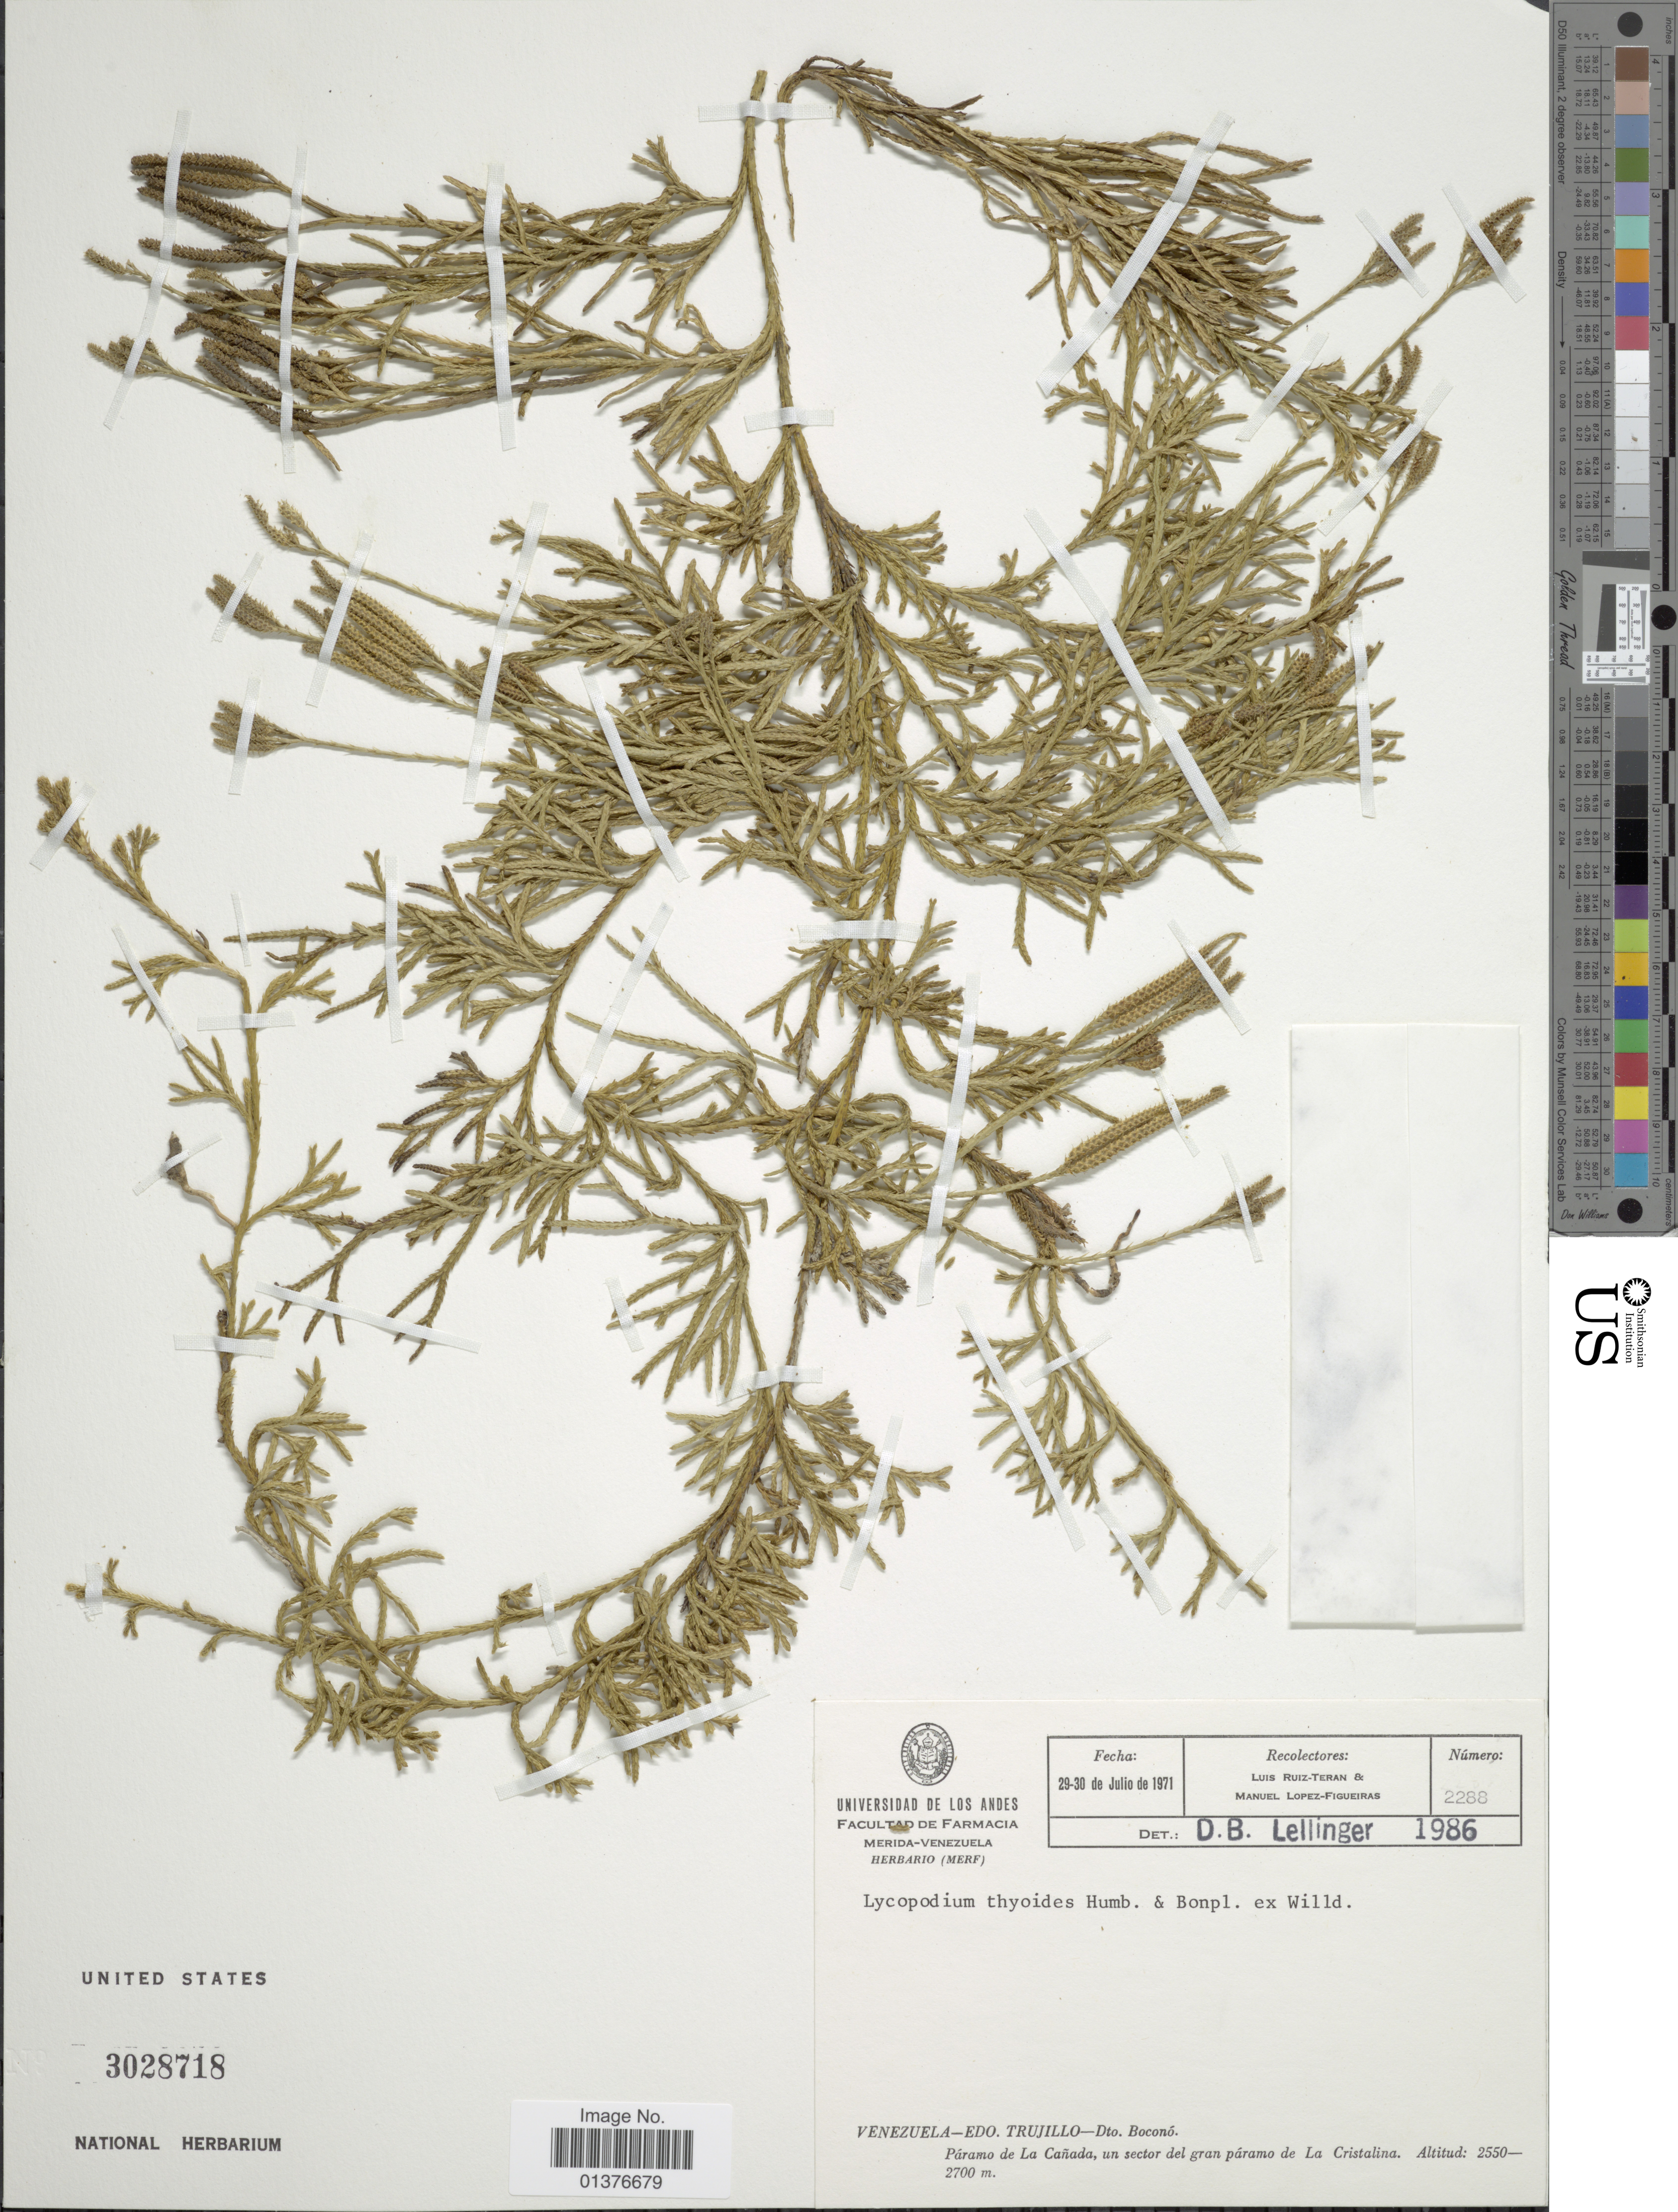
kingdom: Plantae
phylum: Tracheophyta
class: Lycopodiopsida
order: Lycopodiales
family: Lycopodiaceae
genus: Diphasiastrum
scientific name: Diphasiastrum thyoides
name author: (Humb. & Bonpl. ex Willd.) Holub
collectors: L. E. Ruíz-Terán & M. López Figueiras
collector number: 2288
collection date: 1971-07-29/1971-07-30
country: Venezuela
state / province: Trujillo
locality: Dto. Boconó, Páramo de La Canada, un sector del gran páramo de La Cristalina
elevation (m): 2700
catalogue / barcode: US 3028718